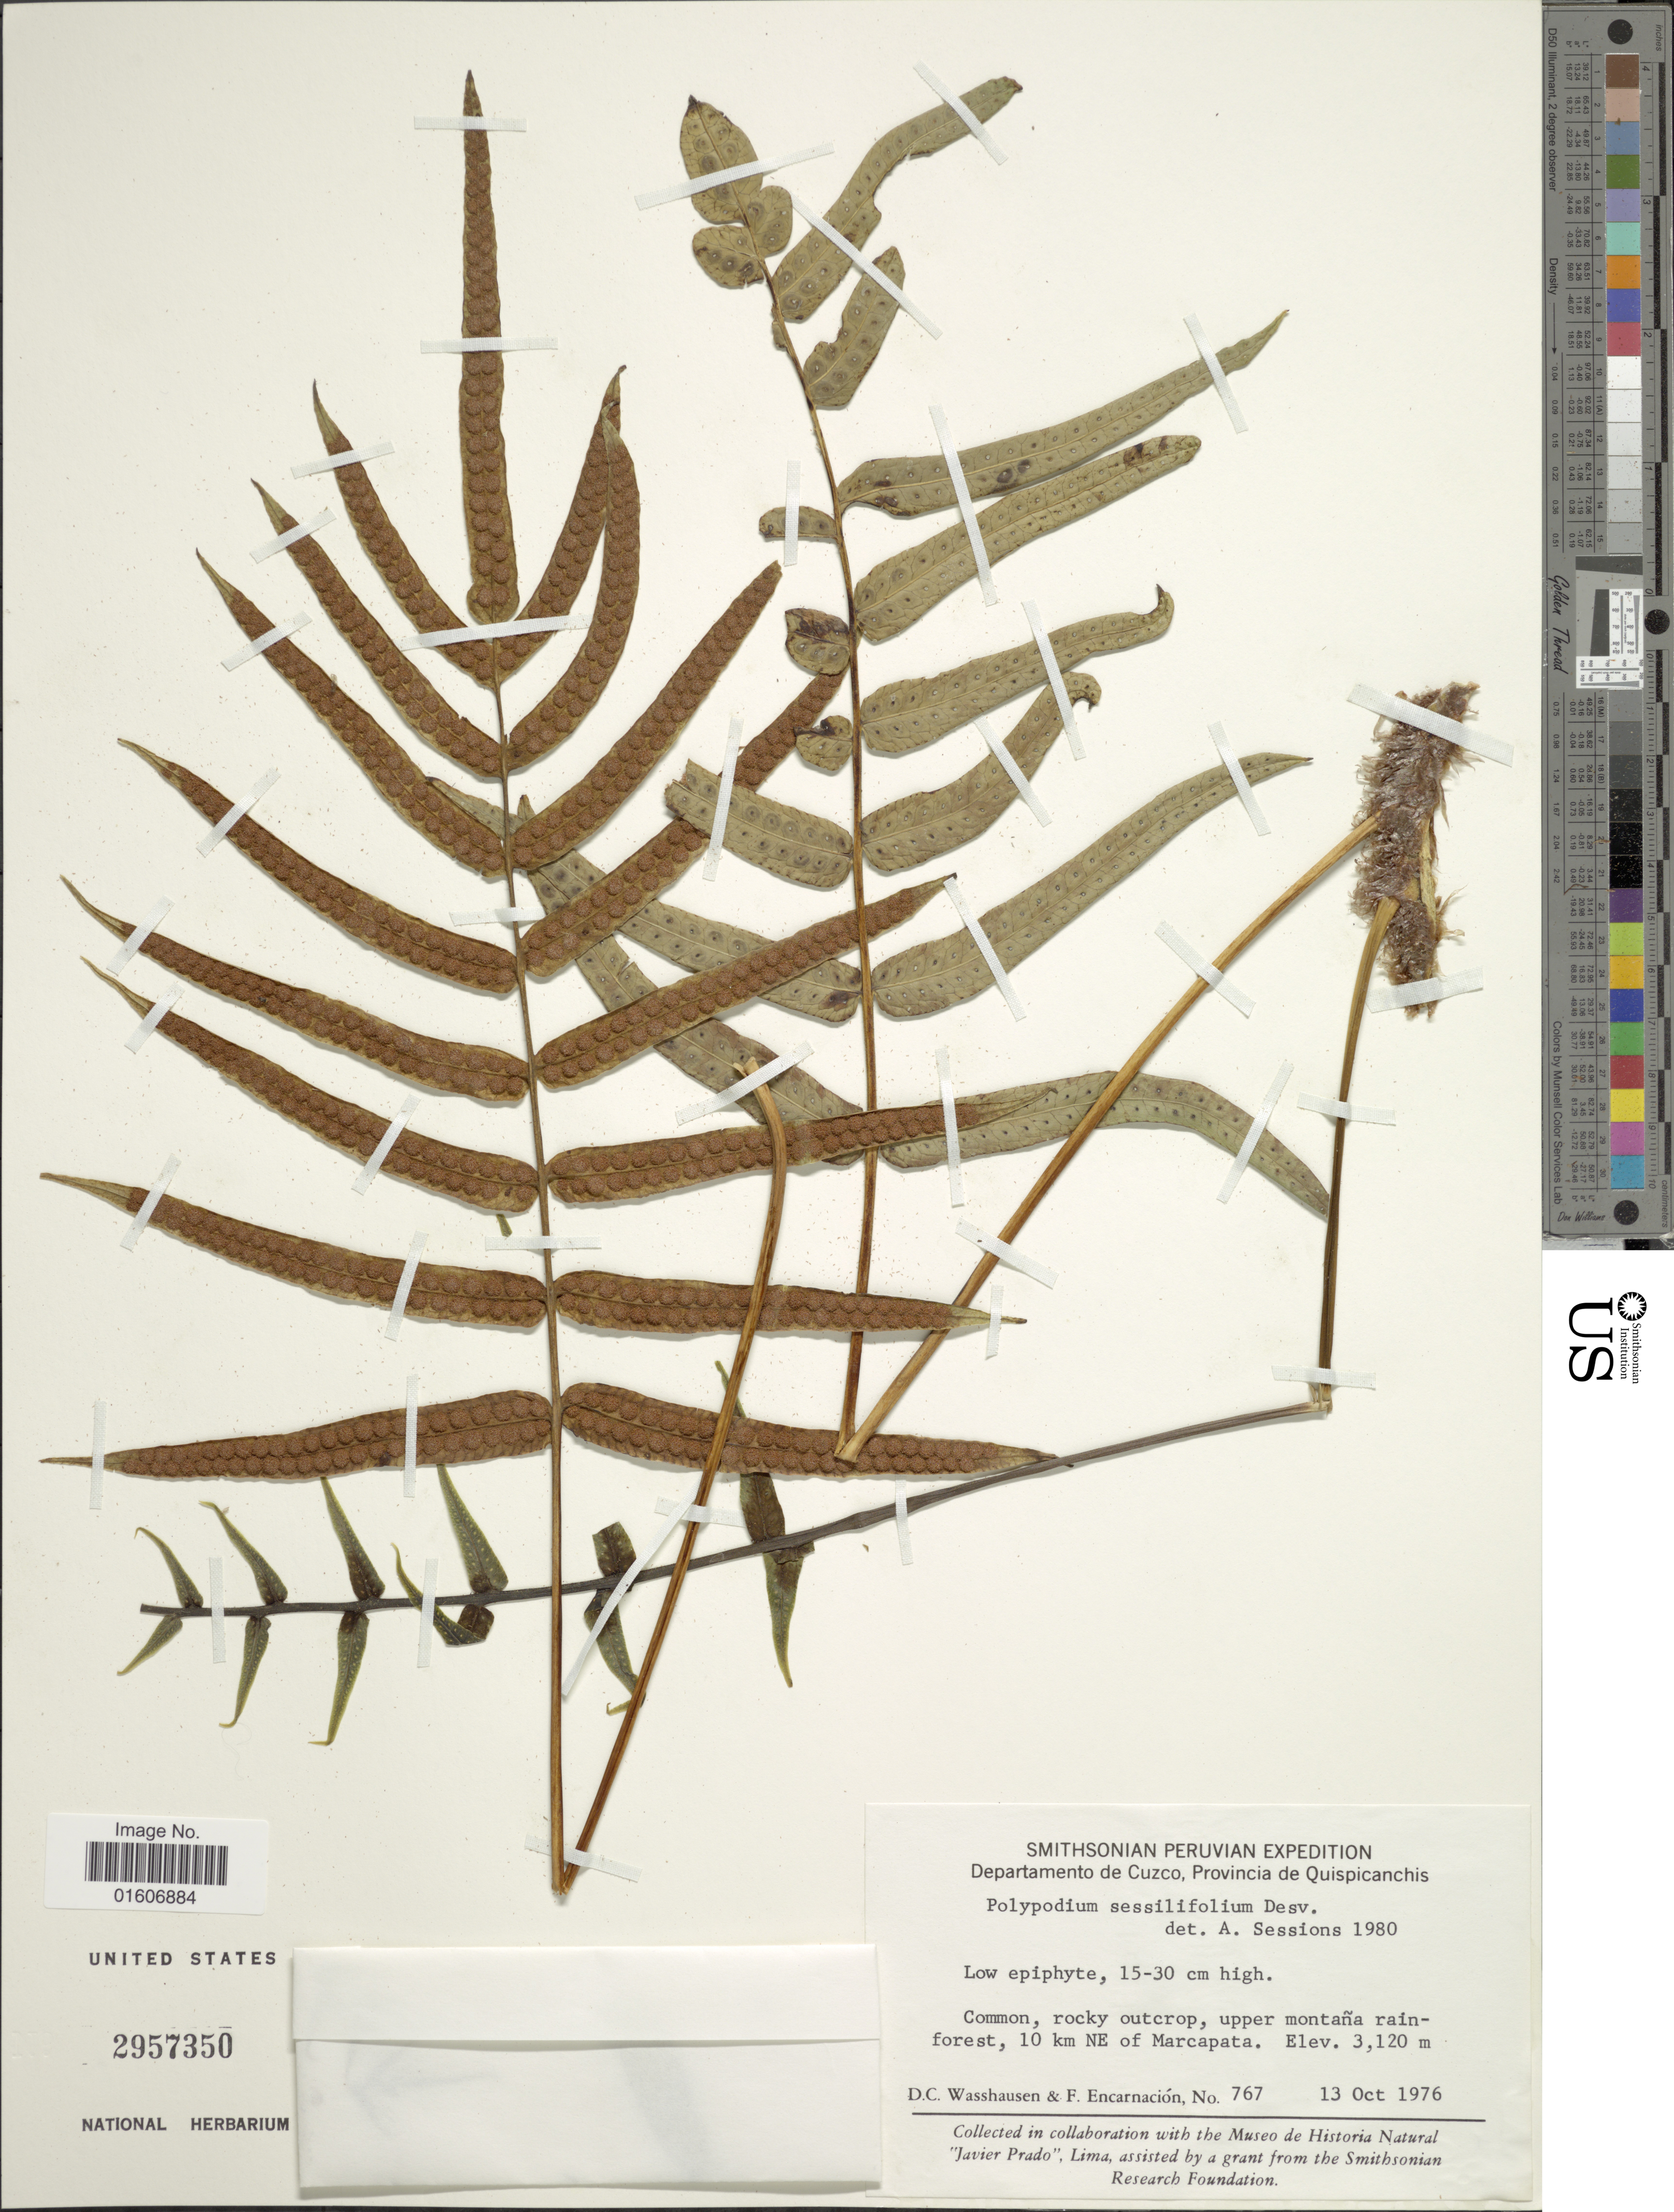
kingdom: Plantae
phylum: Tracheophyta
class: Polypodiopsida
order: Polypodiales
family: Polypodiaceae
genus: Serpocaulon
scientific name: Serpocaulon sessilifolium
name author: (Desv.) A.R. Sm.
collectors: D. C. Wasshausen & F. Encarnación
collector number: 767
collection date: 1976-10-13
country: Peru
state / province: Cusco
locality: Departamento de Cuzco, provincia de Quispicabchis, upper montaña rainforest, 10 km NE of Marcapata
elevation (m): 3120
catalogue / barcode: US 2957350